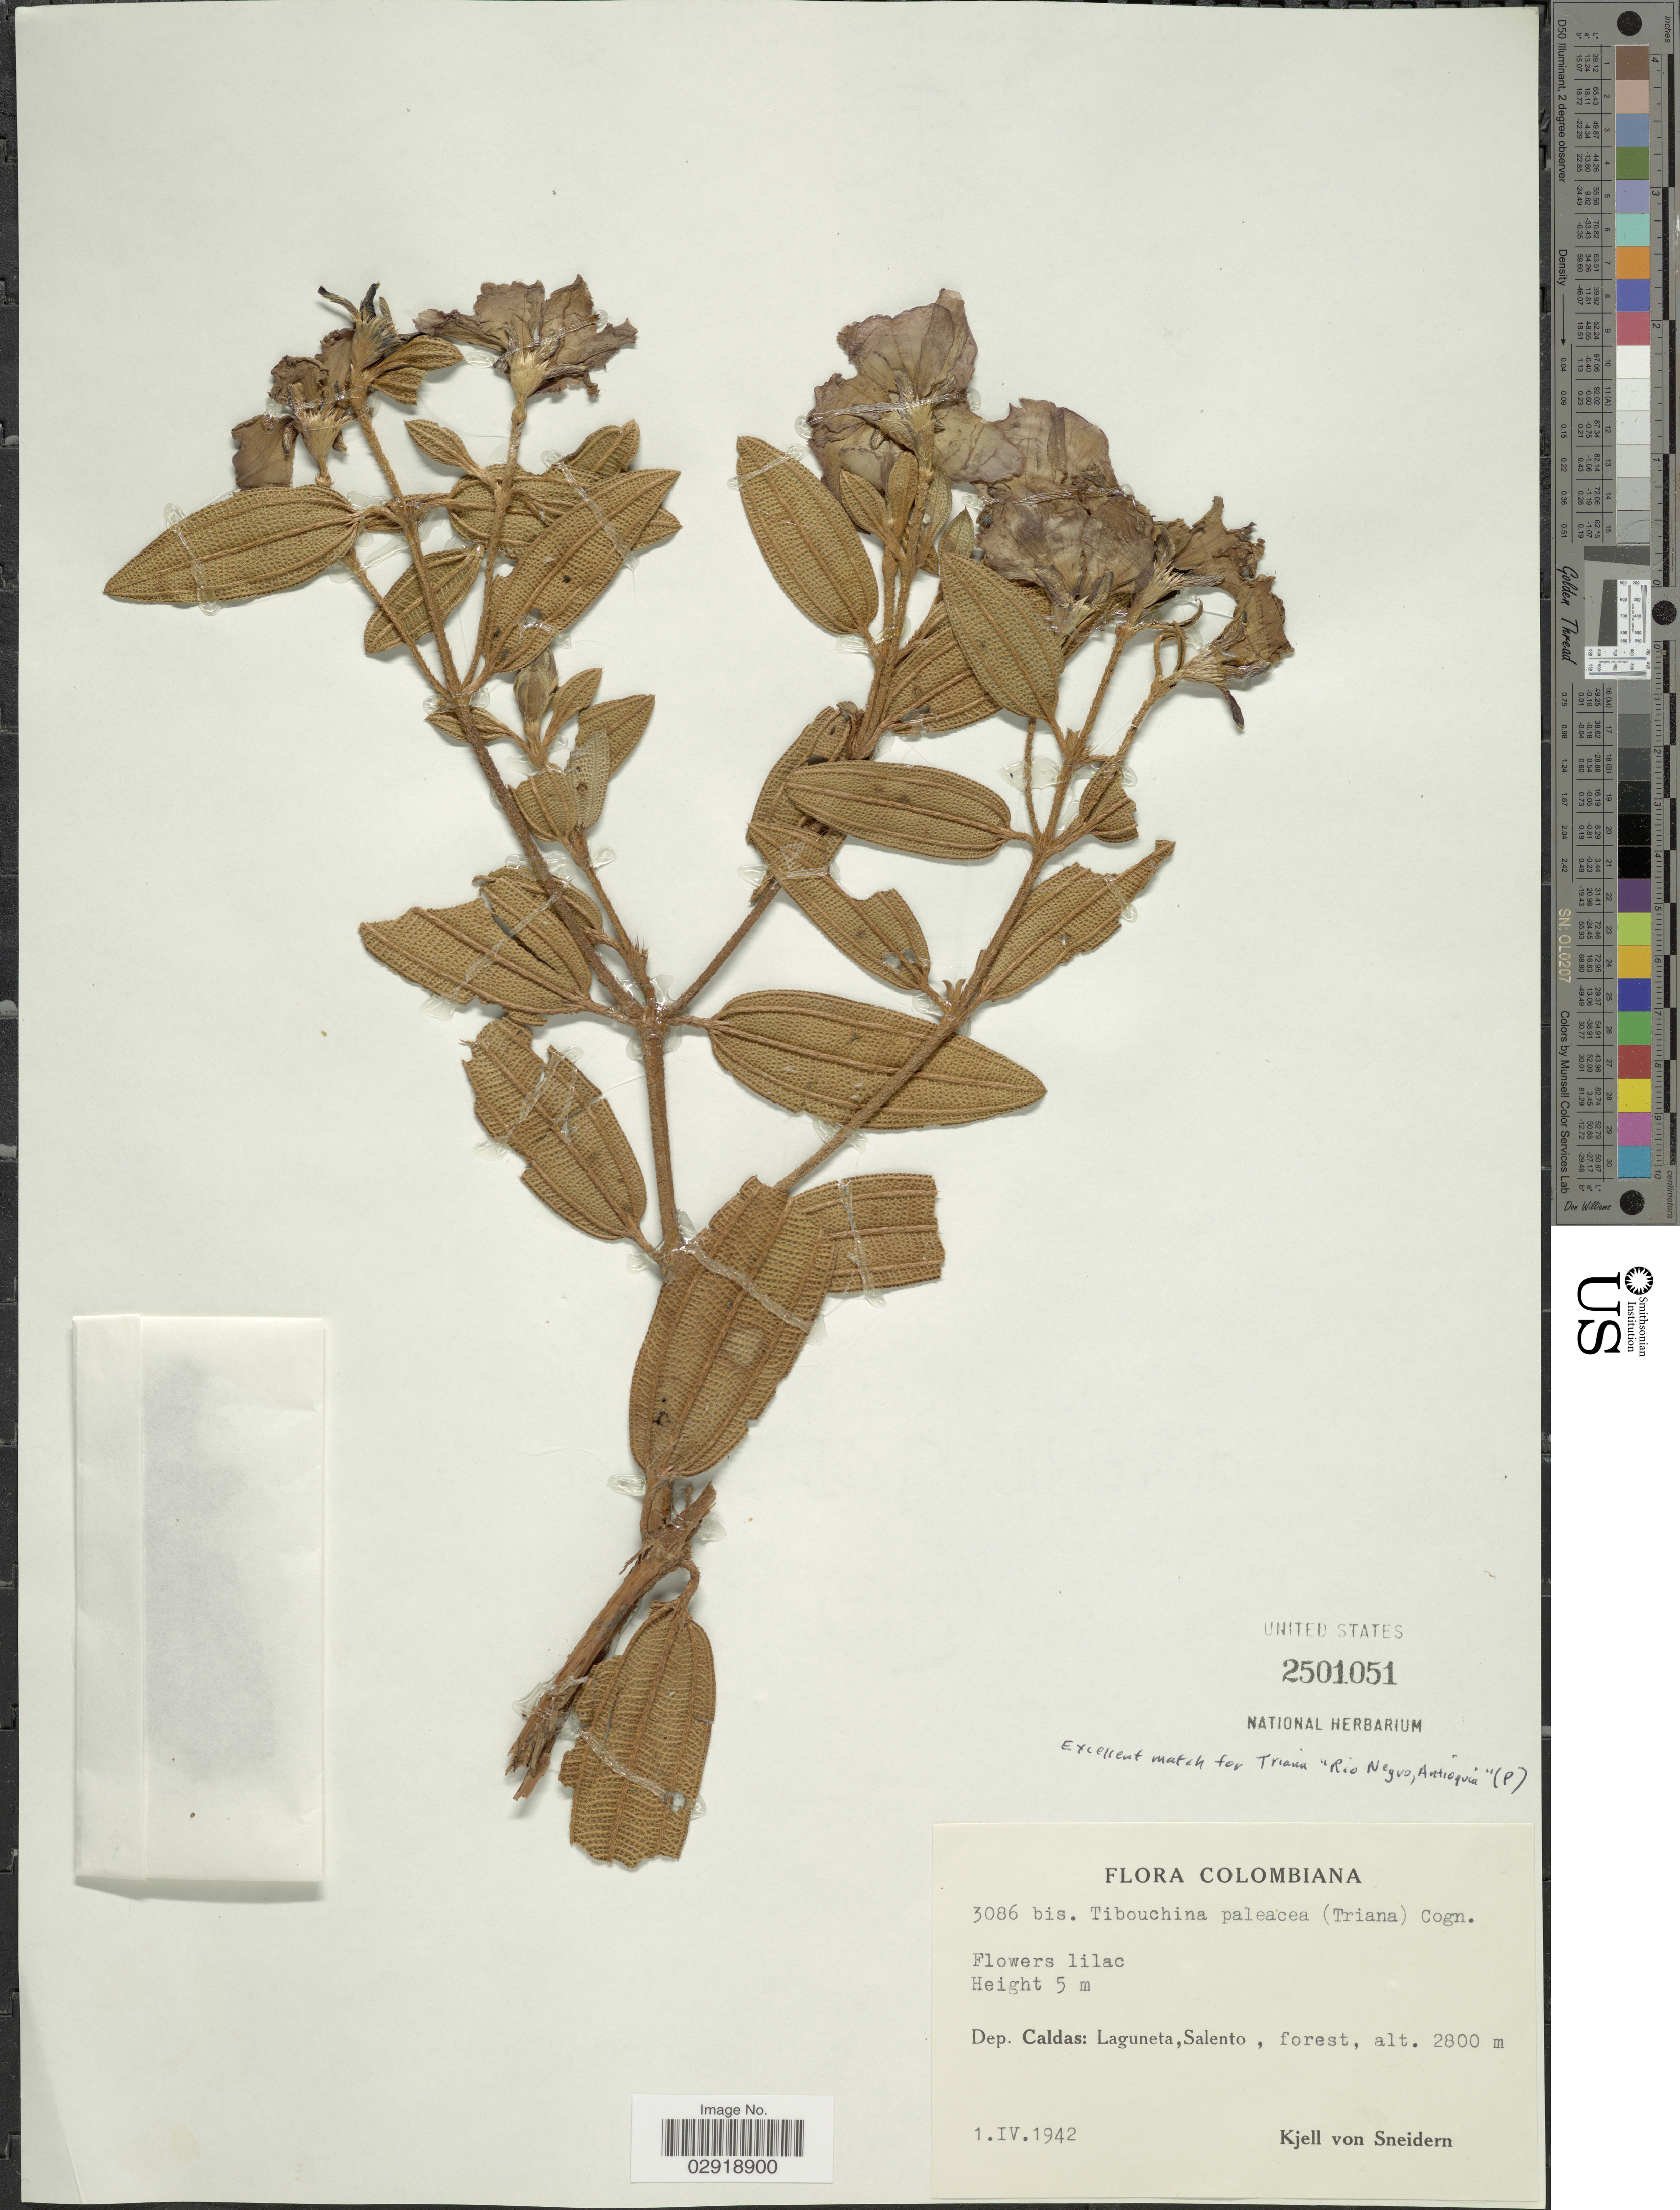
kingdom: Plantae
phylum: Tracheophyta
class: Magnoliopsida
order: Myrtales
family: Melastomataceae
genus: Andesanthus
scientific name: Andesanthus paleaceus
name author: (Triana) P.J.F. Guim. & Michelang.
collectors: K. von Sneidern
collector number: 3086bis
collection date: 1942-04-01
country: Colombia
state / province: Caldas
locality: Dep. Caldas: Laguneta, Salento, forest.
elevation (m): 2800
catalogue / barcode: US 2501051